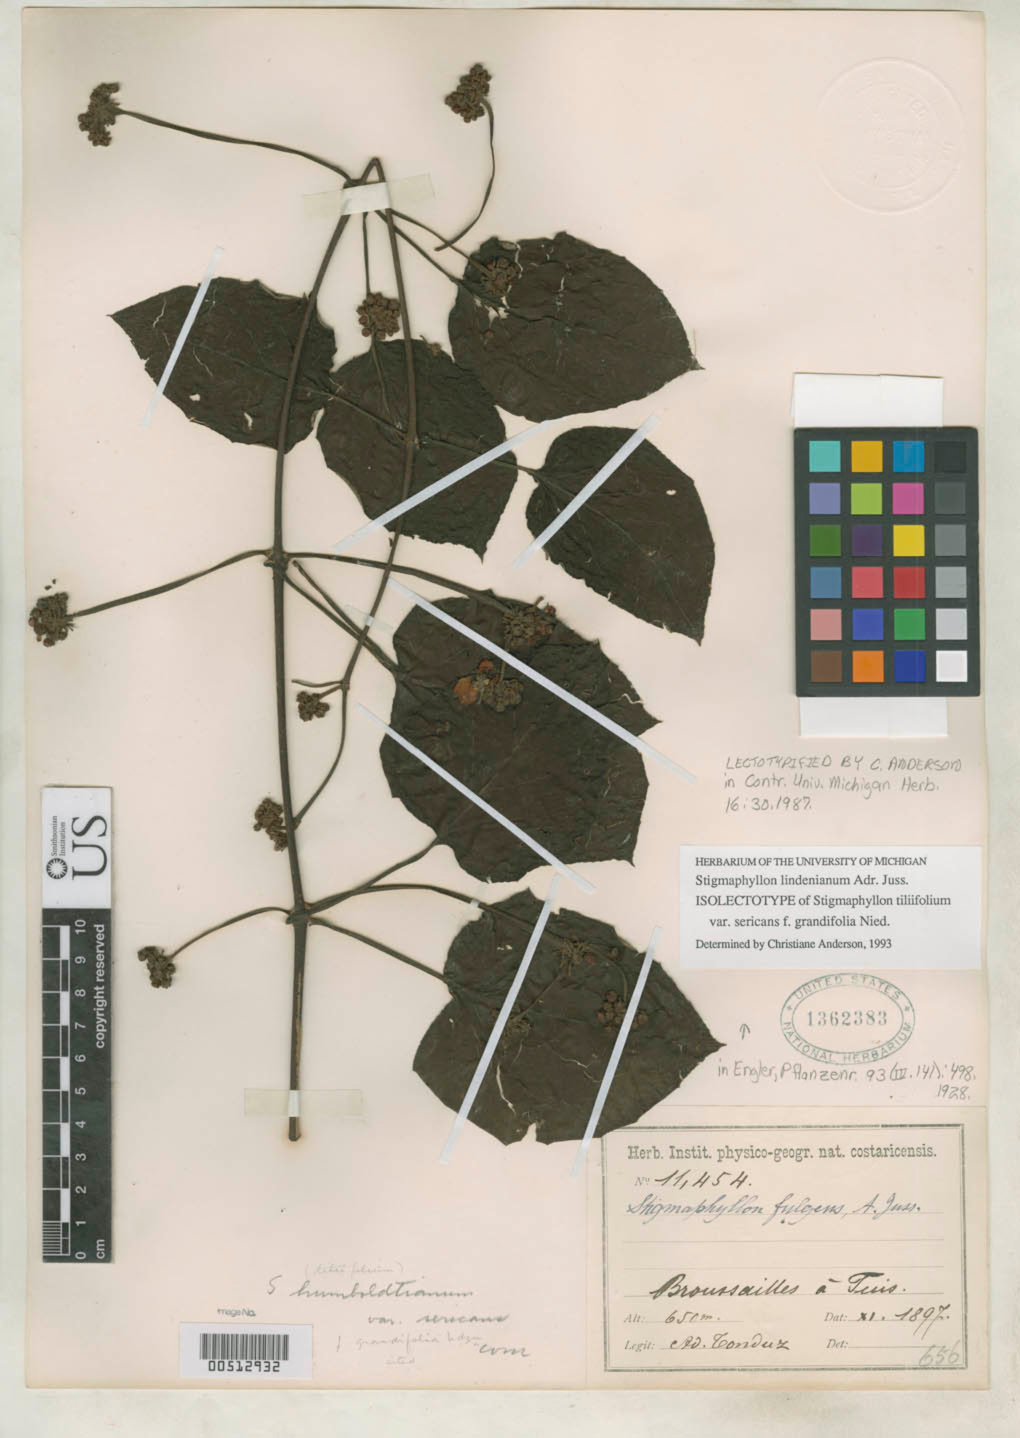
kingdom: Plantae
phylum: Tracheophyta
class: Magnoliopsida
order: Malpighiales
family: Malpighiaceae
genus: Stigmaphyllon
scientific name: Stigmaphyllon tiliifolium f. grandifolia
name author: Nied. in Engl.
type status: Isolectotype; Syntype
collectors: A. Tonduz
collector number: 11454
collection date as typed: Nov 1897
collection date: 1897-11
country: Costa Rica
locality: Broussville a Tuis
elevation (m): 650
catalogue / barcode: US 1362383